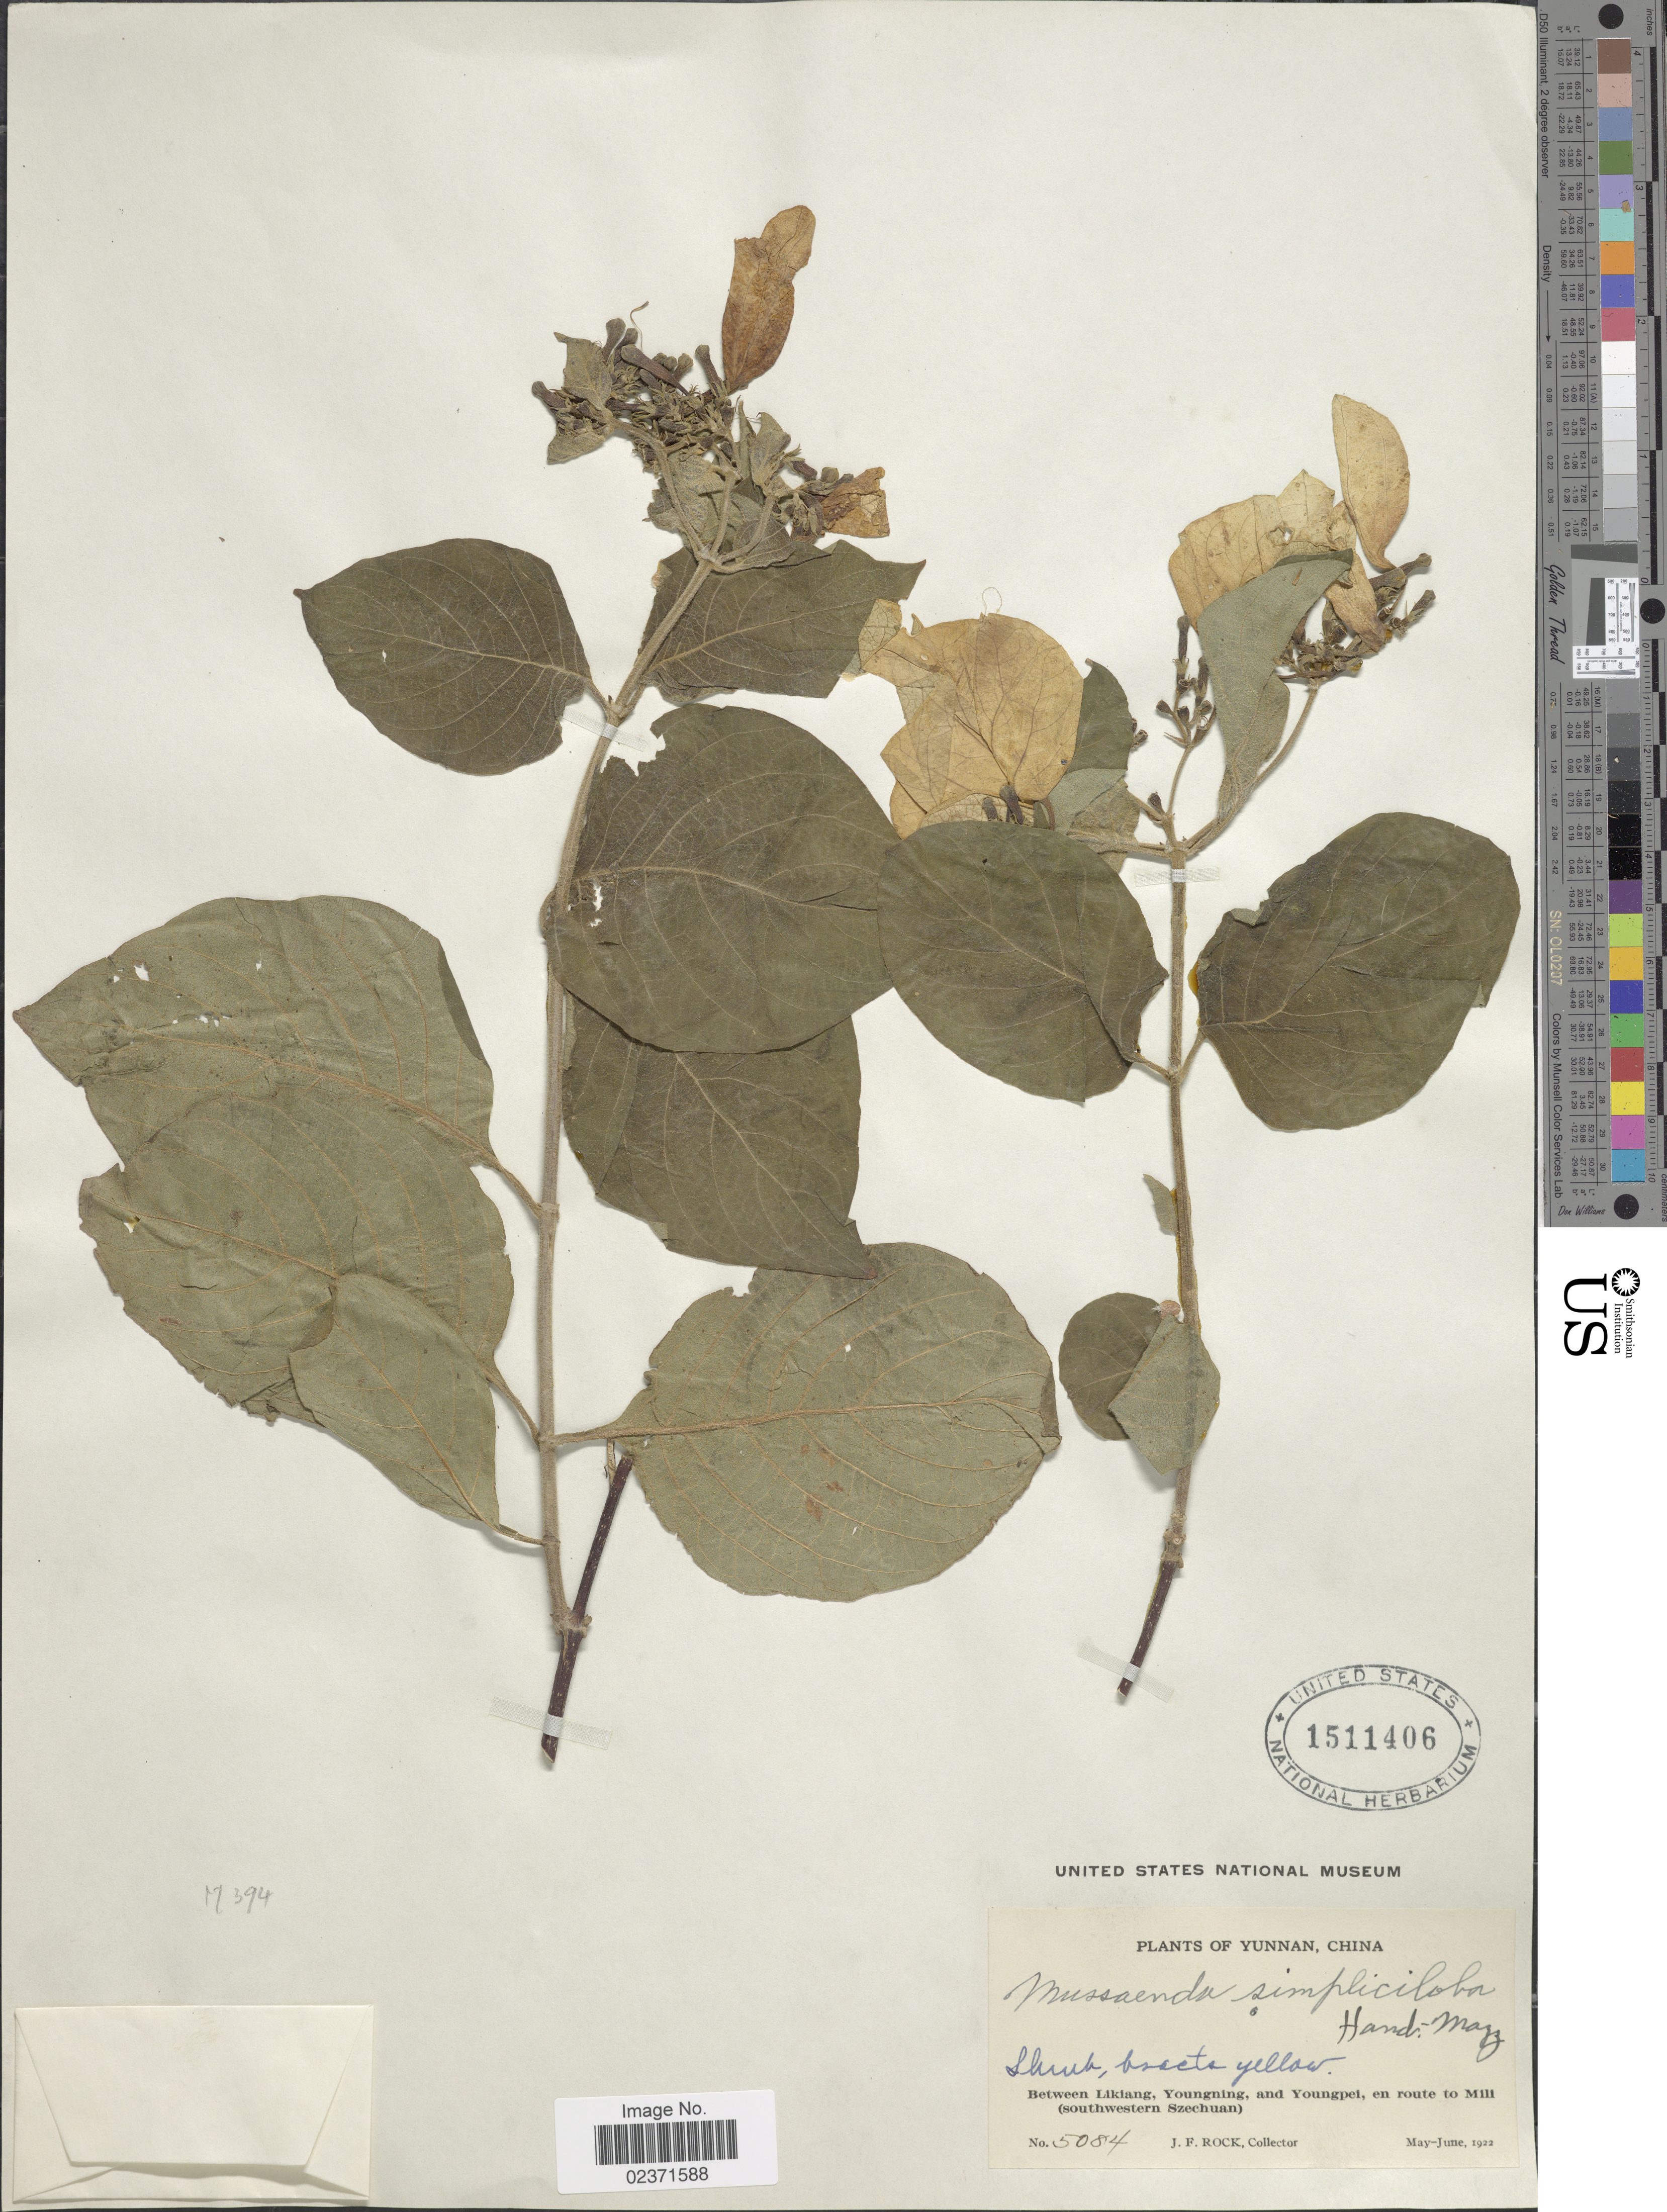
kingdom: Plantae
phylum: Tracheophyta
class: Magnoliopsida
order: Gentianales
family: Rubiaceae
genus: Mussaenda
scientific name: Mussaenda simpliciloba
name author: Hand.-Mazz.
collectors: J. Rock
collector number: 5084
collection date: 1922-05/1922-06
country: China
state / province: Yunnan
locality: Between Likiang Youngning, and Youngpei, en route to Mili (southwestern Szechuan)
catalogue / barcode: US 1511406